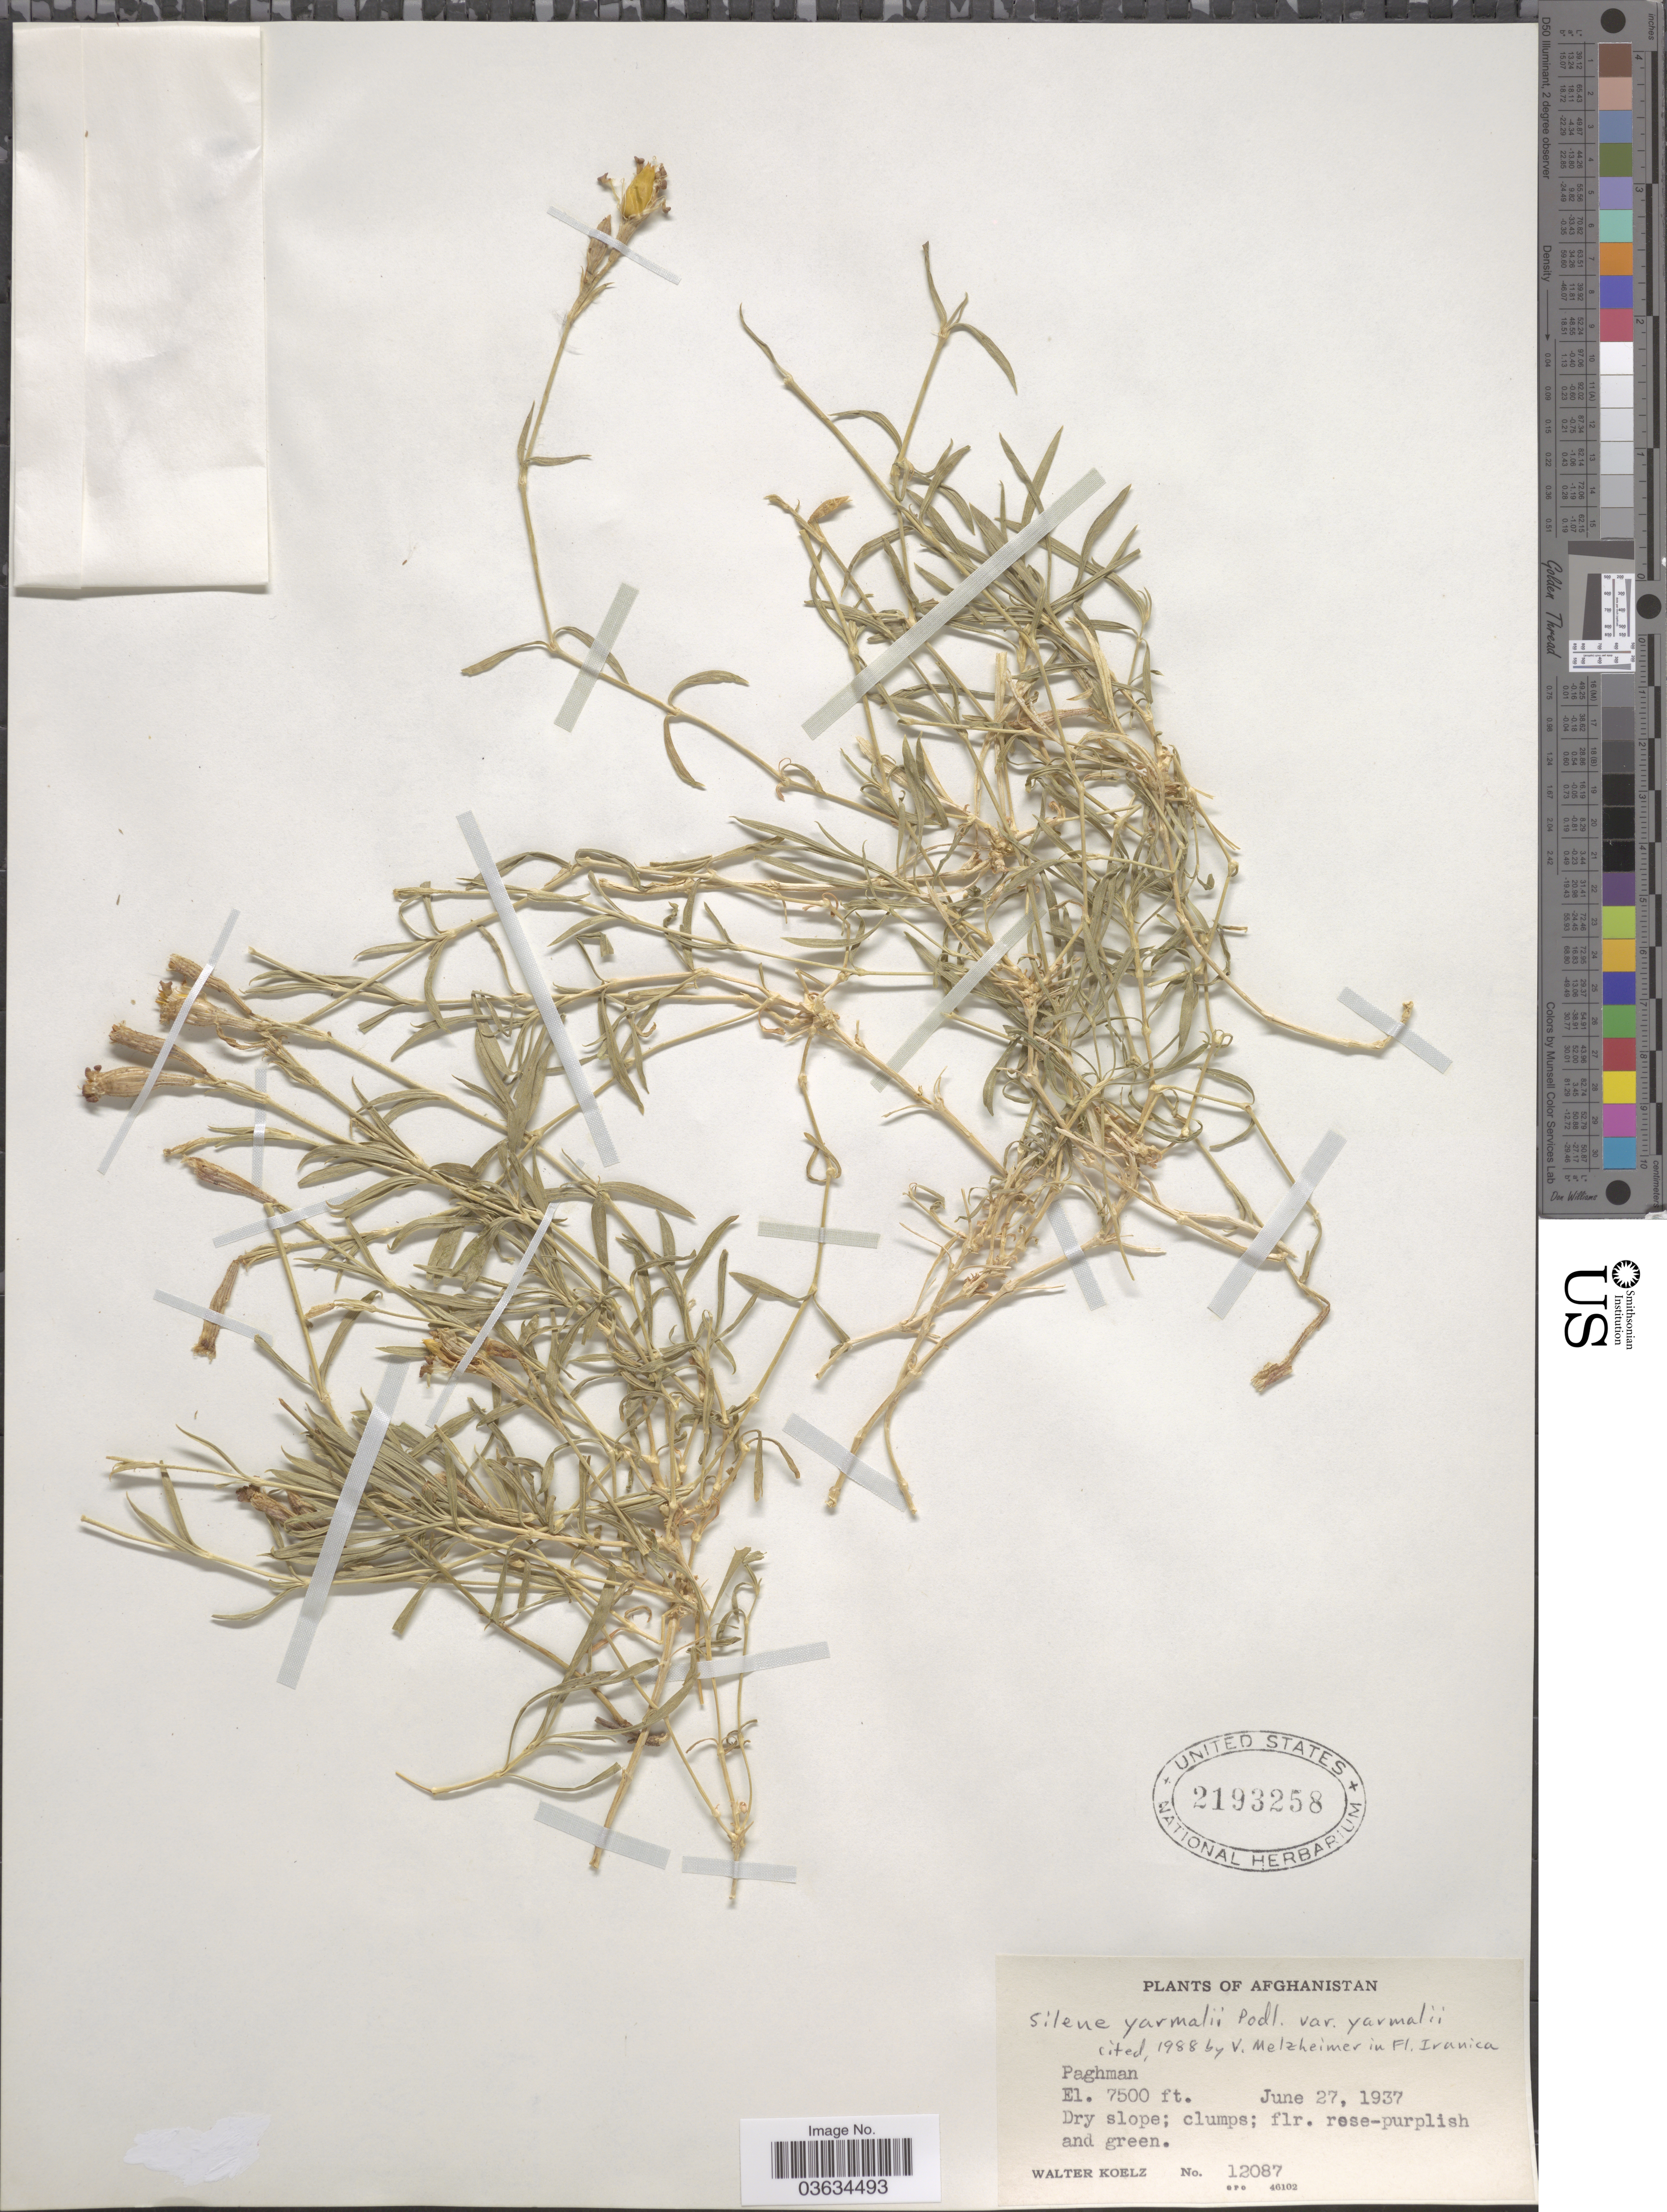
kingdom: Plantae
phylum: Tracheophyta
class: Magnoliopsida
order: Caryophyllales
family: Caryophyllaceae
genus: Silene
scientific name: Silene yarmalii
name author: Podlech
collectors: W. N. Koelz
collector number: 12087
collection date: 1937-06-27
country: Afghanistan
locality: Paghman.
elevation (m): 2286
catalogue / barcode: US 2193258